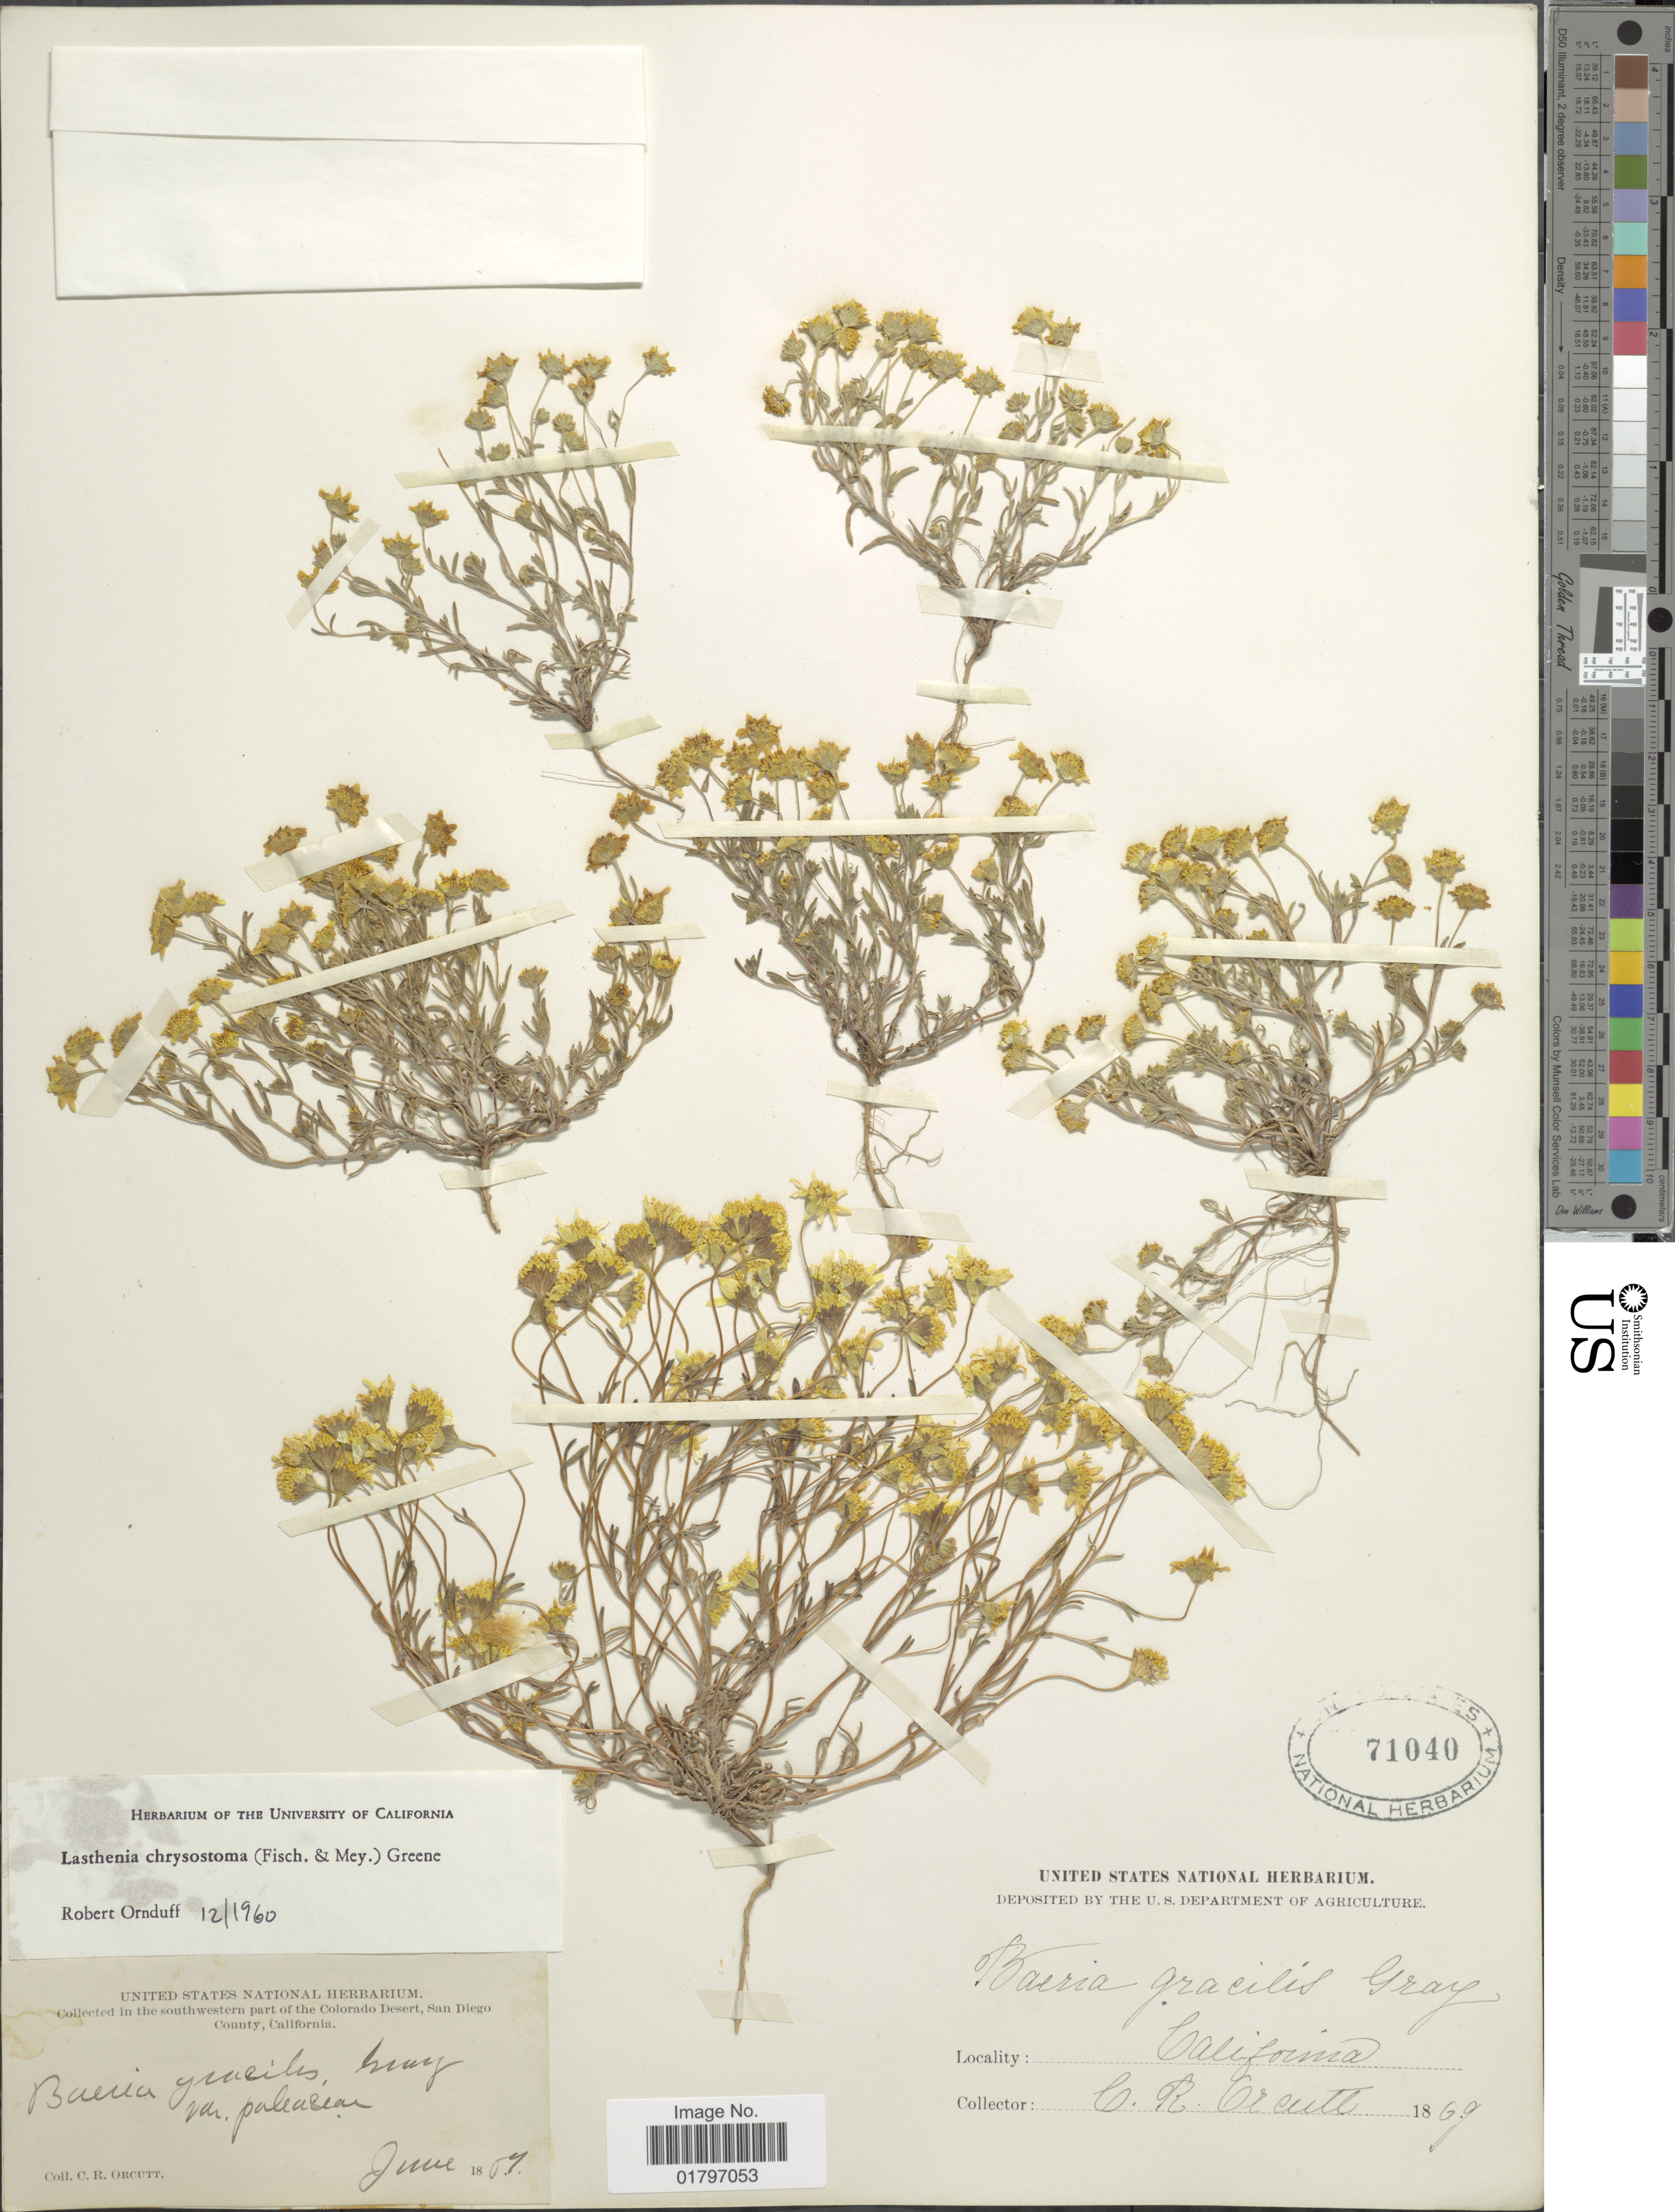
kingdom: Plantae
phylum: Tracheophyta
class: Magnoliopsida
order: Asterales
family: Asteraceae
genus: Lasthenia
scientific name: Lasthenia chrysostoma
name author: (Fisch. & C.A. Mey.) Greene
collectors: C. R. Orcutt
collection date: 1869-06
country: United States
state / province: California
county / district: San Diego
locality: In the southwestern part of the Colorado Desert, San Diego County, California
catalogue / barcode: US 71040